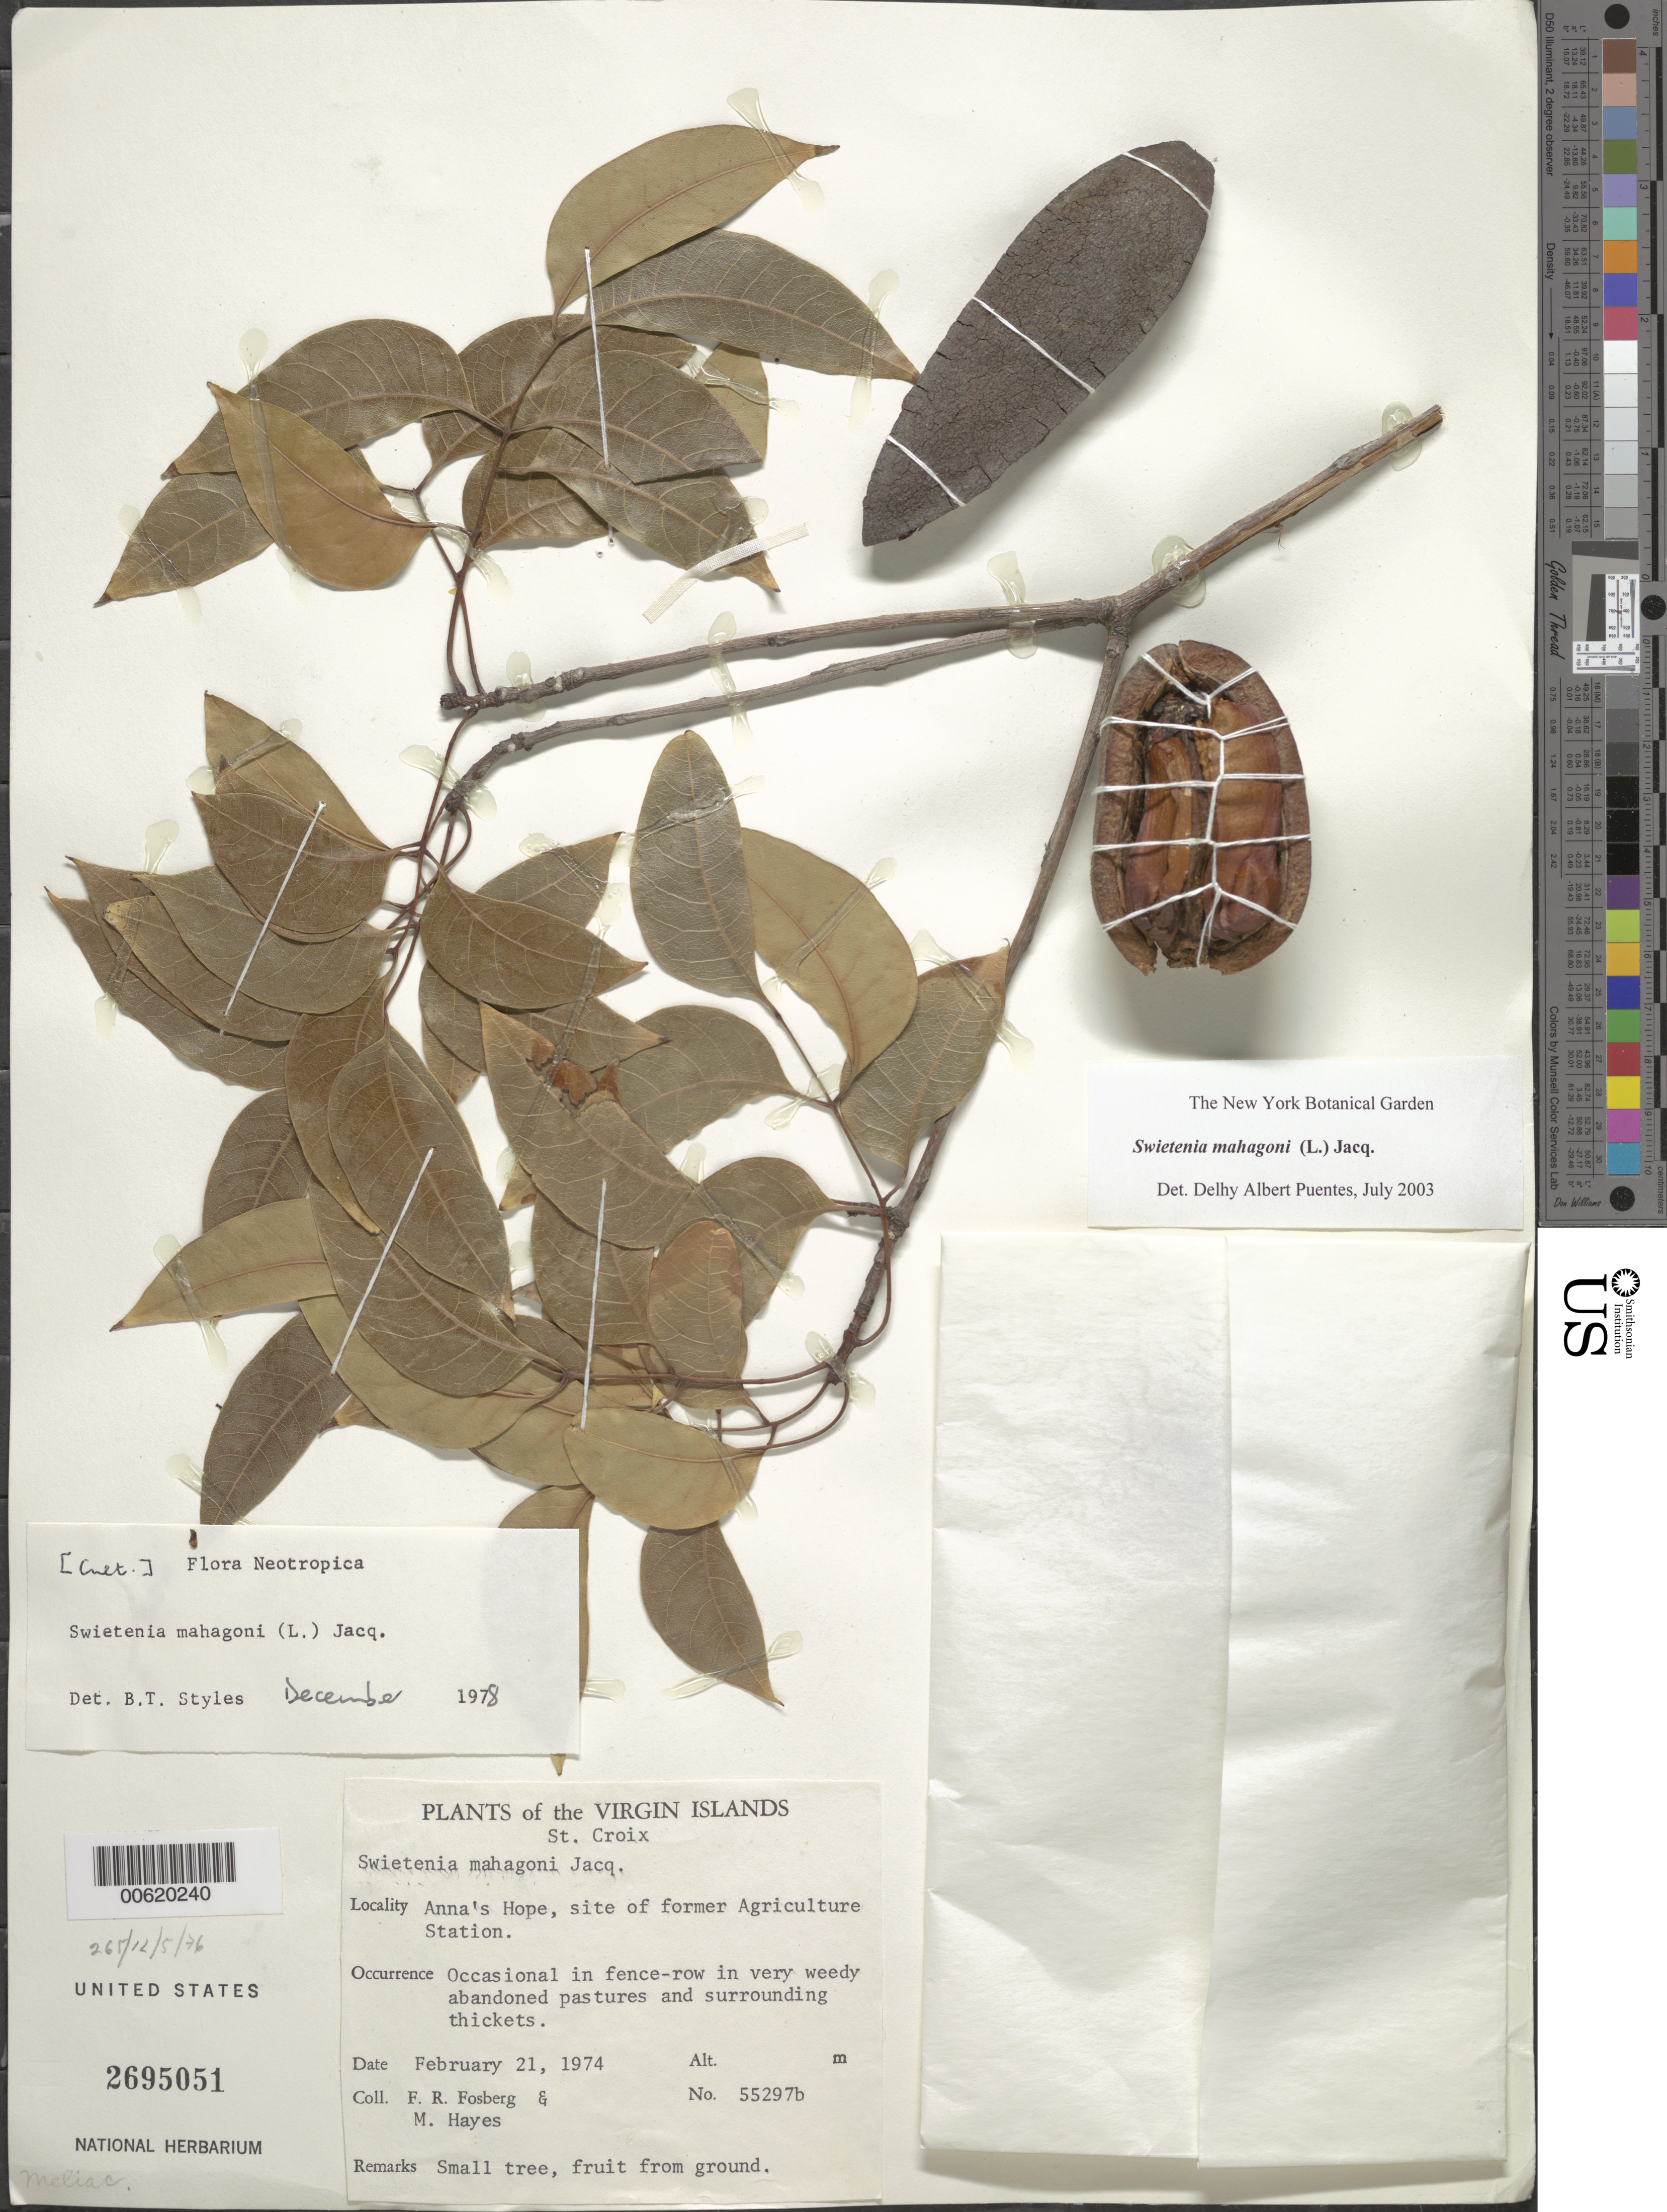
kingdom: Plantae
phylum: Tracheophyta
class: Magnoliopsida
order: Sapindales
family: Meliaceae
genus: Swietenia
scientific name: Swietenia mahagoni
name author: (L.) Jacq.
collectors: F. R. Fosberg & M. Hayes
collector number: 55297b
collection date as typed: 21 Feb 1974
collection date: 1974-02-21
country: U.S. Virgin Islands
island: St. Croix Island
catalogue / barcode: US 2695051